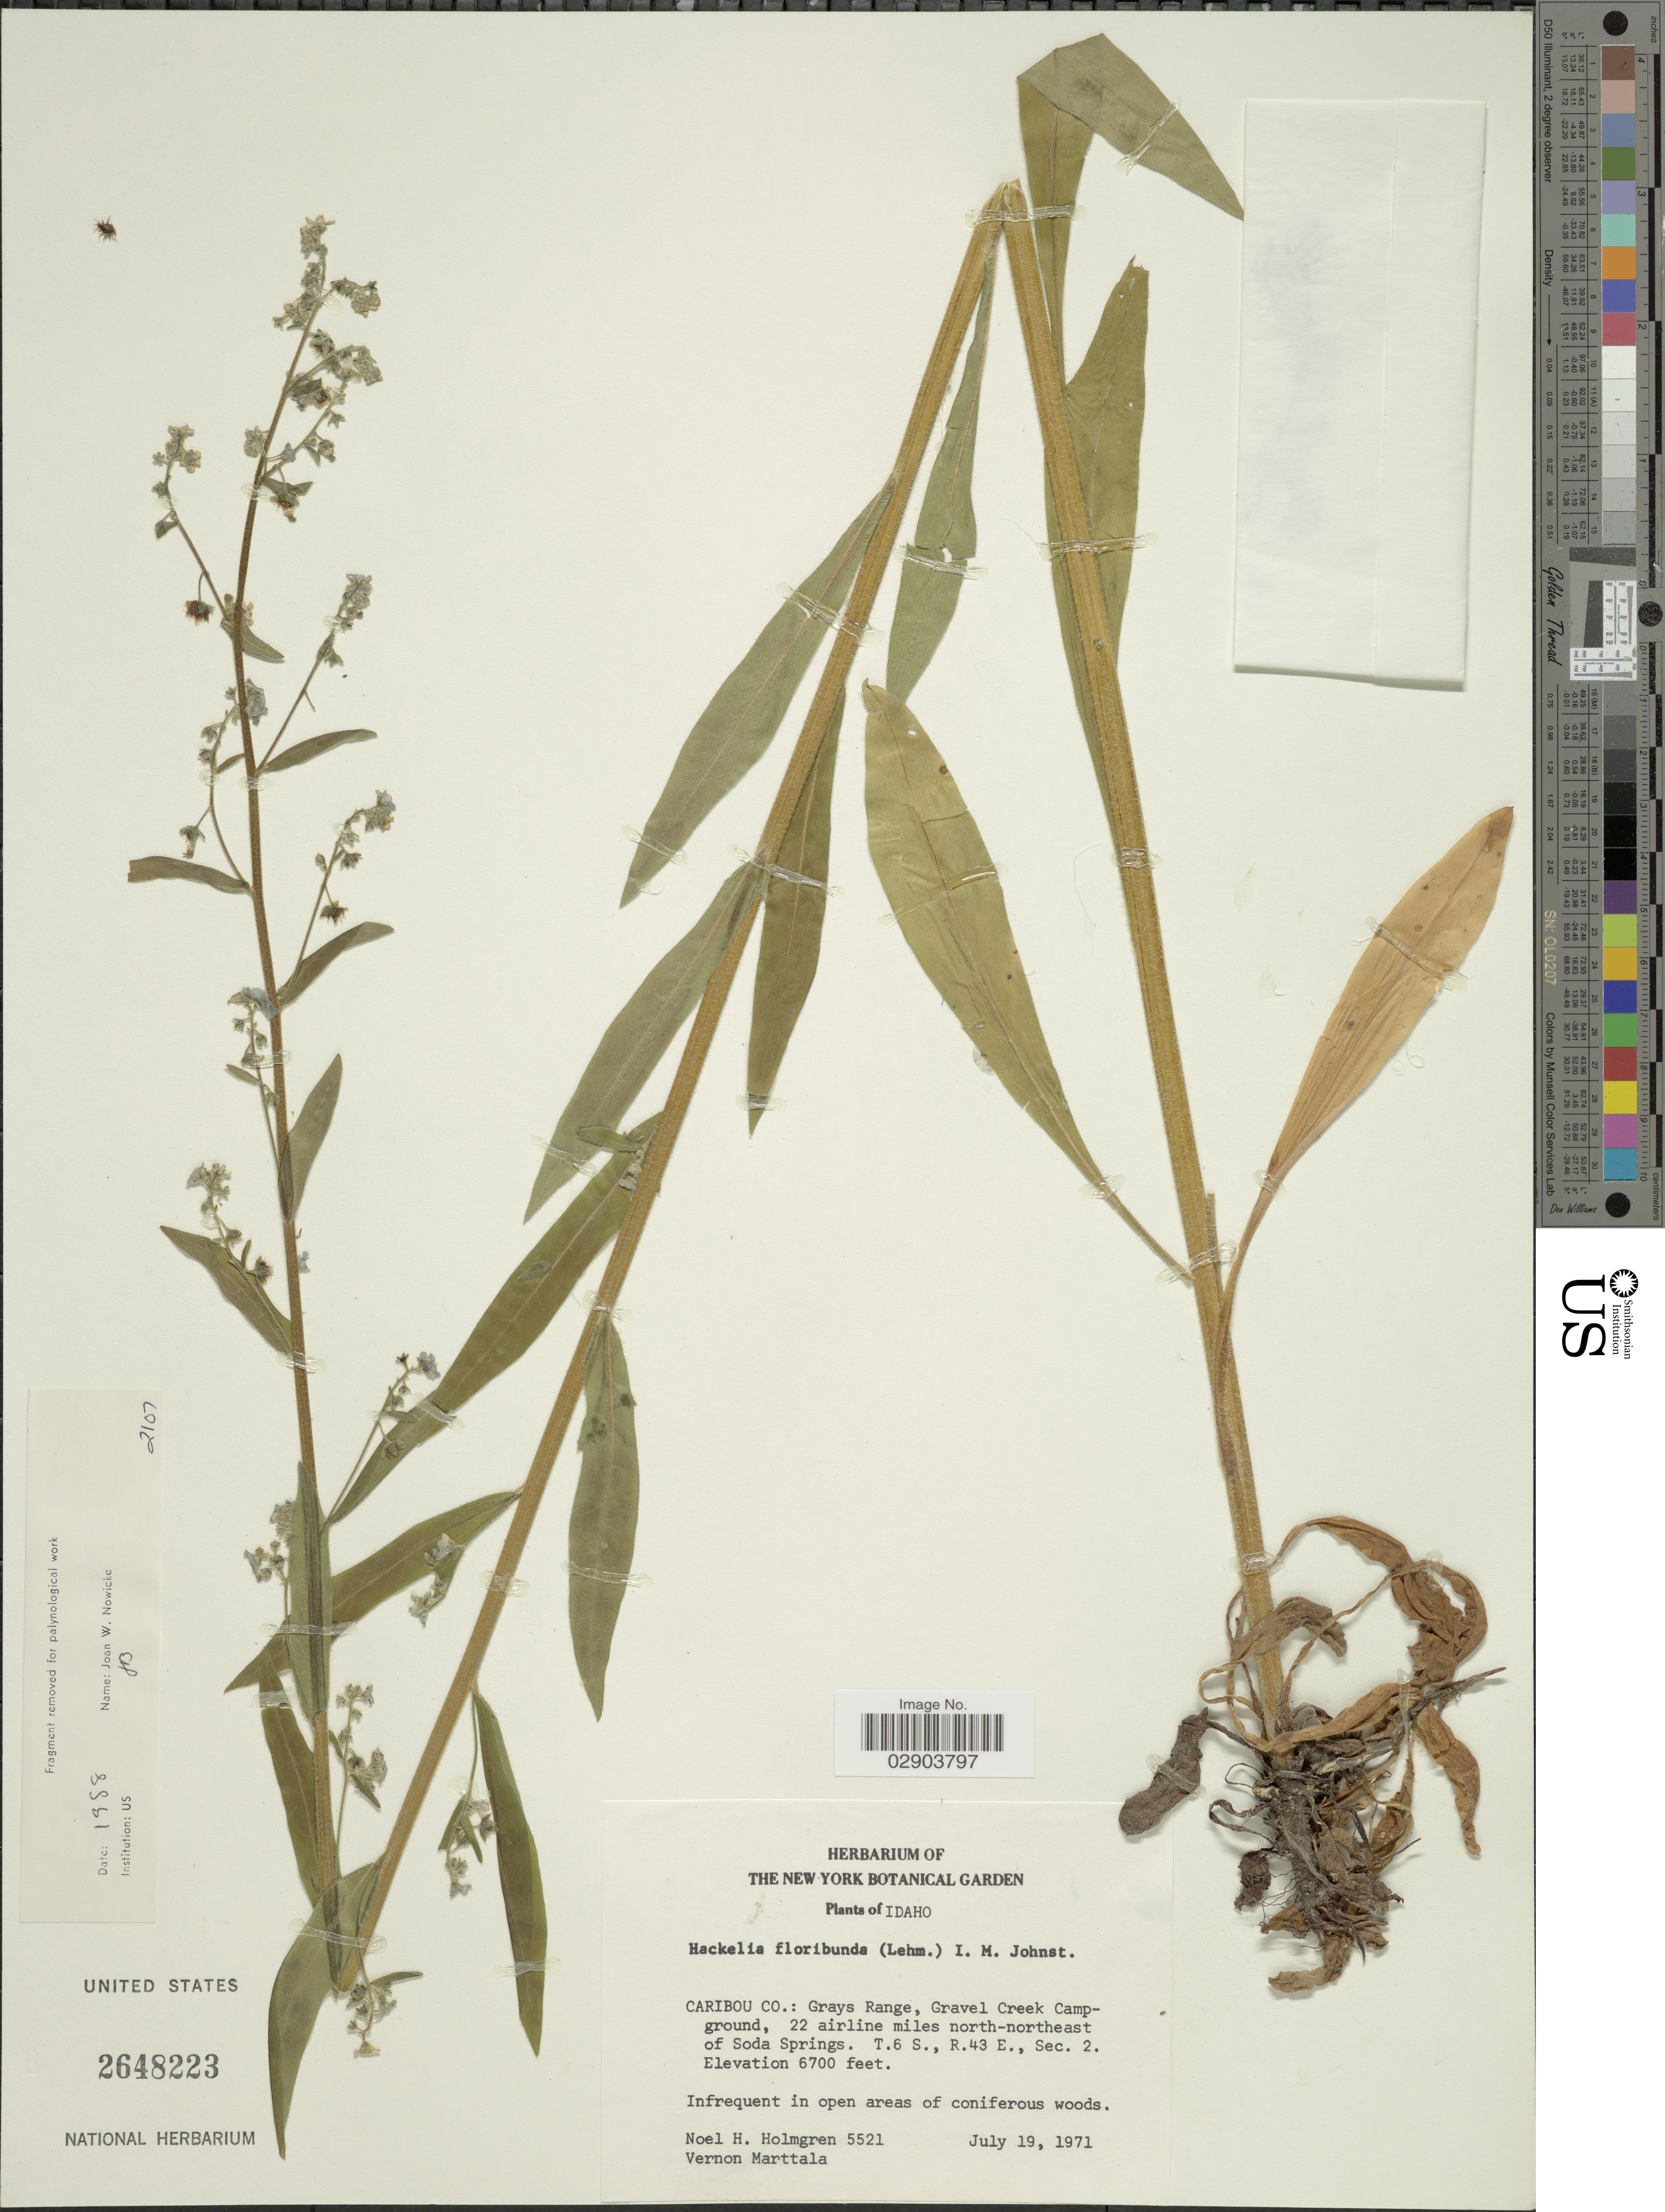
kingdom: Plantae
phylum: Tracheophyta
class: Magnoliopsida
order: Boraginales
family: Boraginaceae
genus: Hackelia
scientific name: Hackelia floribunda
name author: (Lehm.) I.M. Johnst.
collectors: N. H. Holmgren & V. Marttala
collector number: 5521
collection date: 1971-07-19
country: United States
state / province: Idaho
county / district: Caribou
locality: Grays Range, Gravel Creek Camp ground, 22 airline miles north-northeast of Soda Springs.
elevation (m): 2042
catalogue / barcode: US 2648223